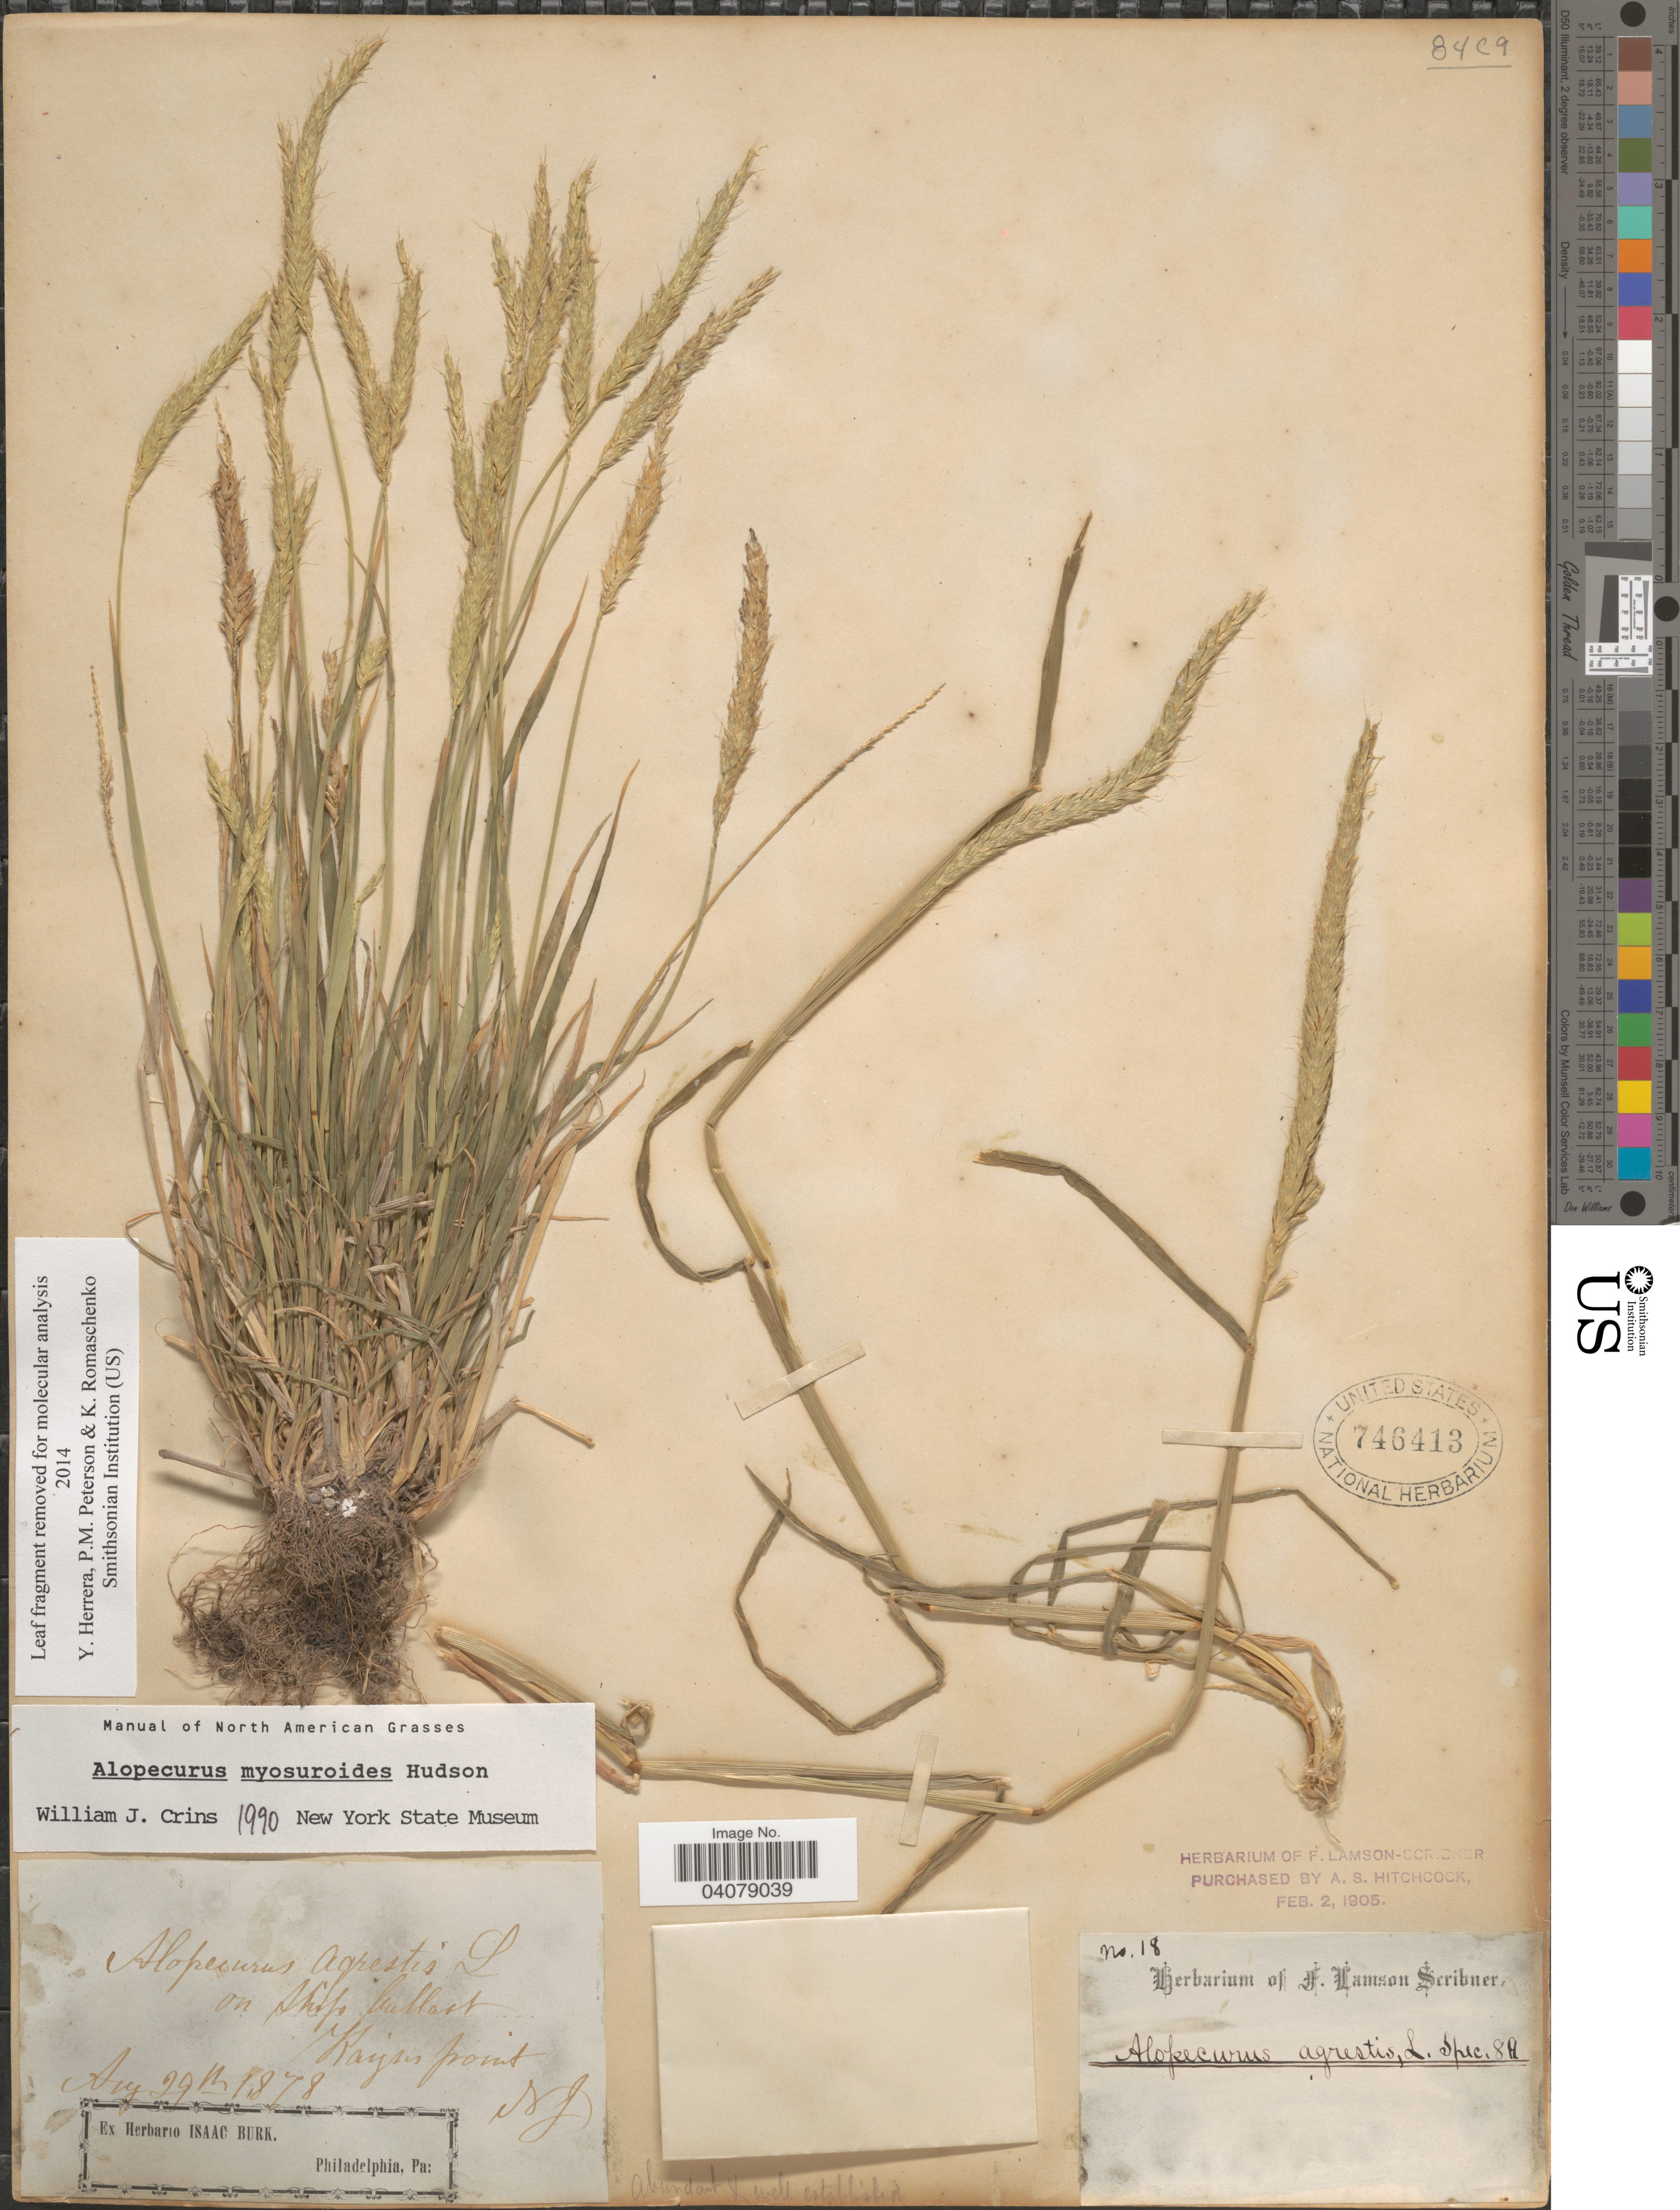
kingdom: Plantae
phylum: Tracheophyta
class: Liliopsida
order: Poales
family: Poaceae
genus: Alopecurus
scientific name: Alopecurus myosuroides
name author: Huds.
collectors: Ex herb. Isaac Burk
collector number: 18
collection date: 1878-08-29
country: United States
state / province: New Jersey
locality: On Ship ballast. Kayses [interpreted] point.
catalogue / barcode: US 746413